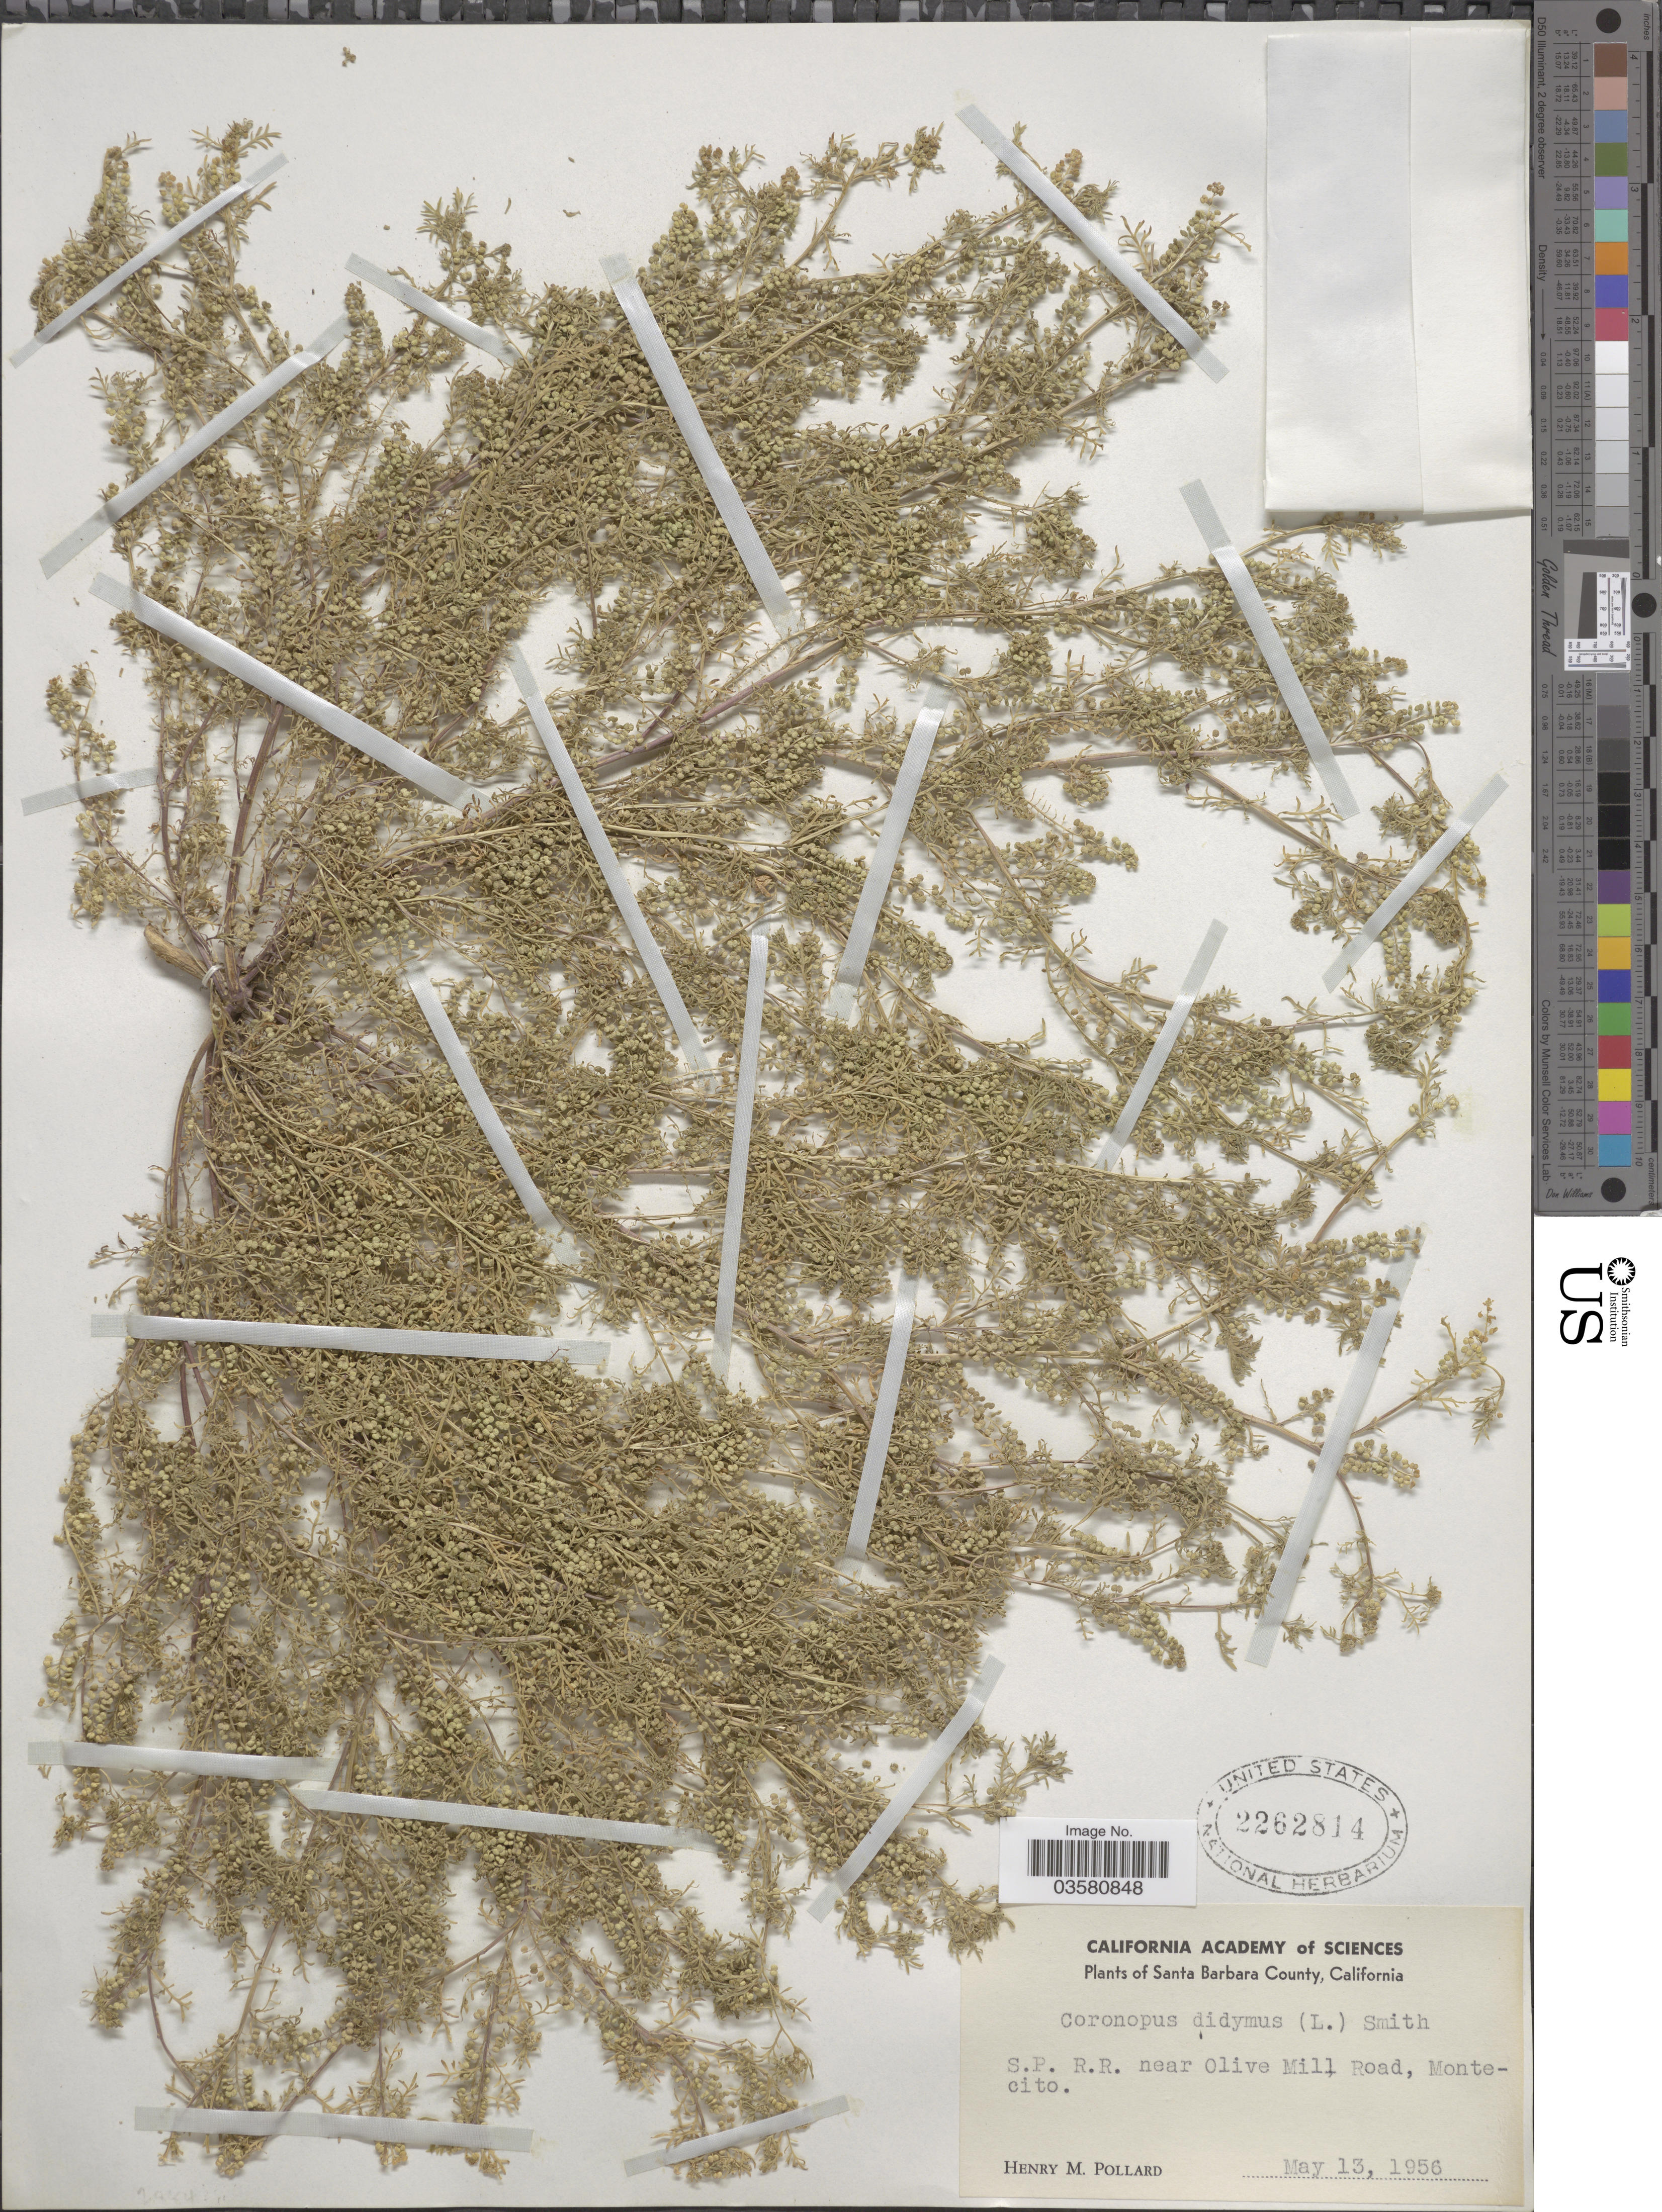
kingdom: Plantae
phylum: Tracheophyta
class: Magnoliopsida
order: Brassicales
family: Brassicaceae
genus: Lepidium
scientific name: Lepidium didymum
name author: L.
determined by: Strong, M. T., (US), Smithsonian Institution - National Museum of Natural History (UNITED STATES)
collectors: H. M. Pollard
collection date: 1956-05-13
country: United States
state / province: California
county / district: Santa Barbara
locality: Santa Barbara County. S.P. R.R. near Olive Mill road, Montecito.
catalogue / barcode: US 2262814